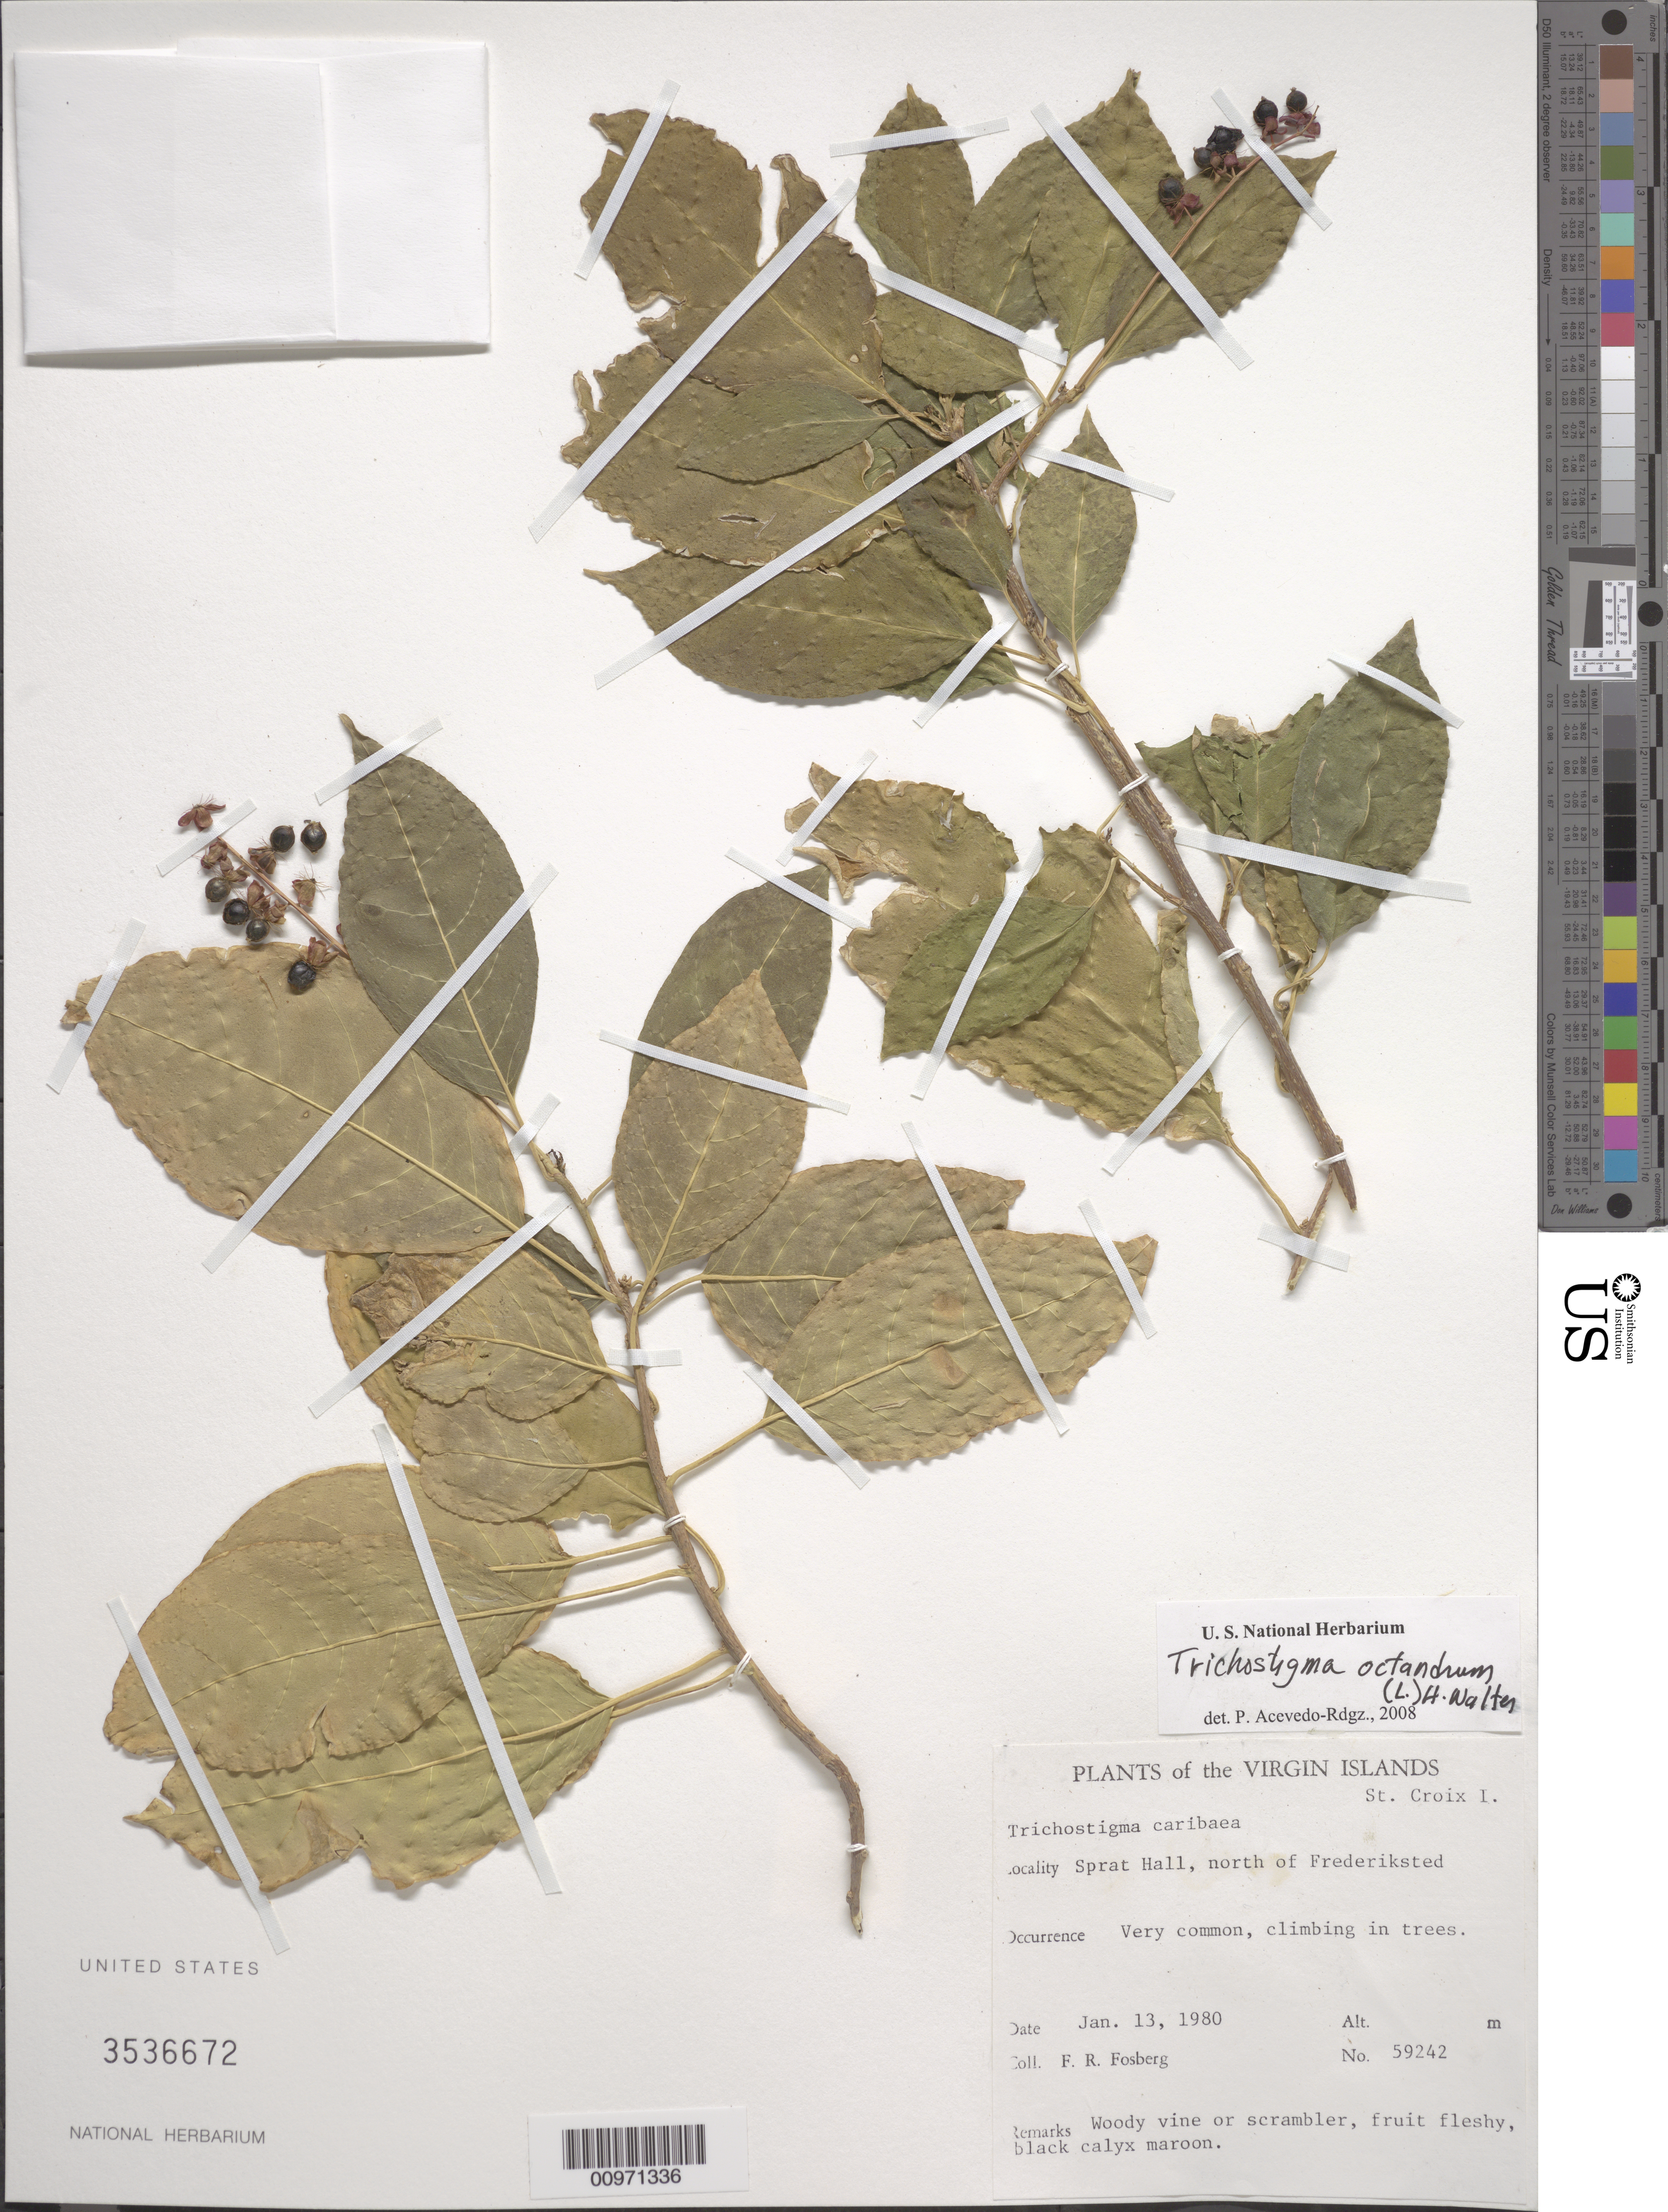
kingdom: Plantae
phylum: Tracheophyta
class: Magnoliopsida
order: Caryophyllales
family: Phytolaccaceae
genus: Trichostigma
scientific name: Trichostigma octandrum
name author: (L.) H. Walter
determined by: Acevedo-Rodríguez, P., (BOT), Smithsonian Institution - National Museum of Natural History (UNITED STATES)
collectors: F. R. Fosberg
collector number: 59242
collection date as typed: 13 Jan 1980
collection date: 1980-01-13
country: U.S. Virgin Islands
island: St. Croix I.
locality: Sprat Hall, north of Frederiksted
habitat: Climbing in trees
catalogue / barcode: US 3536672